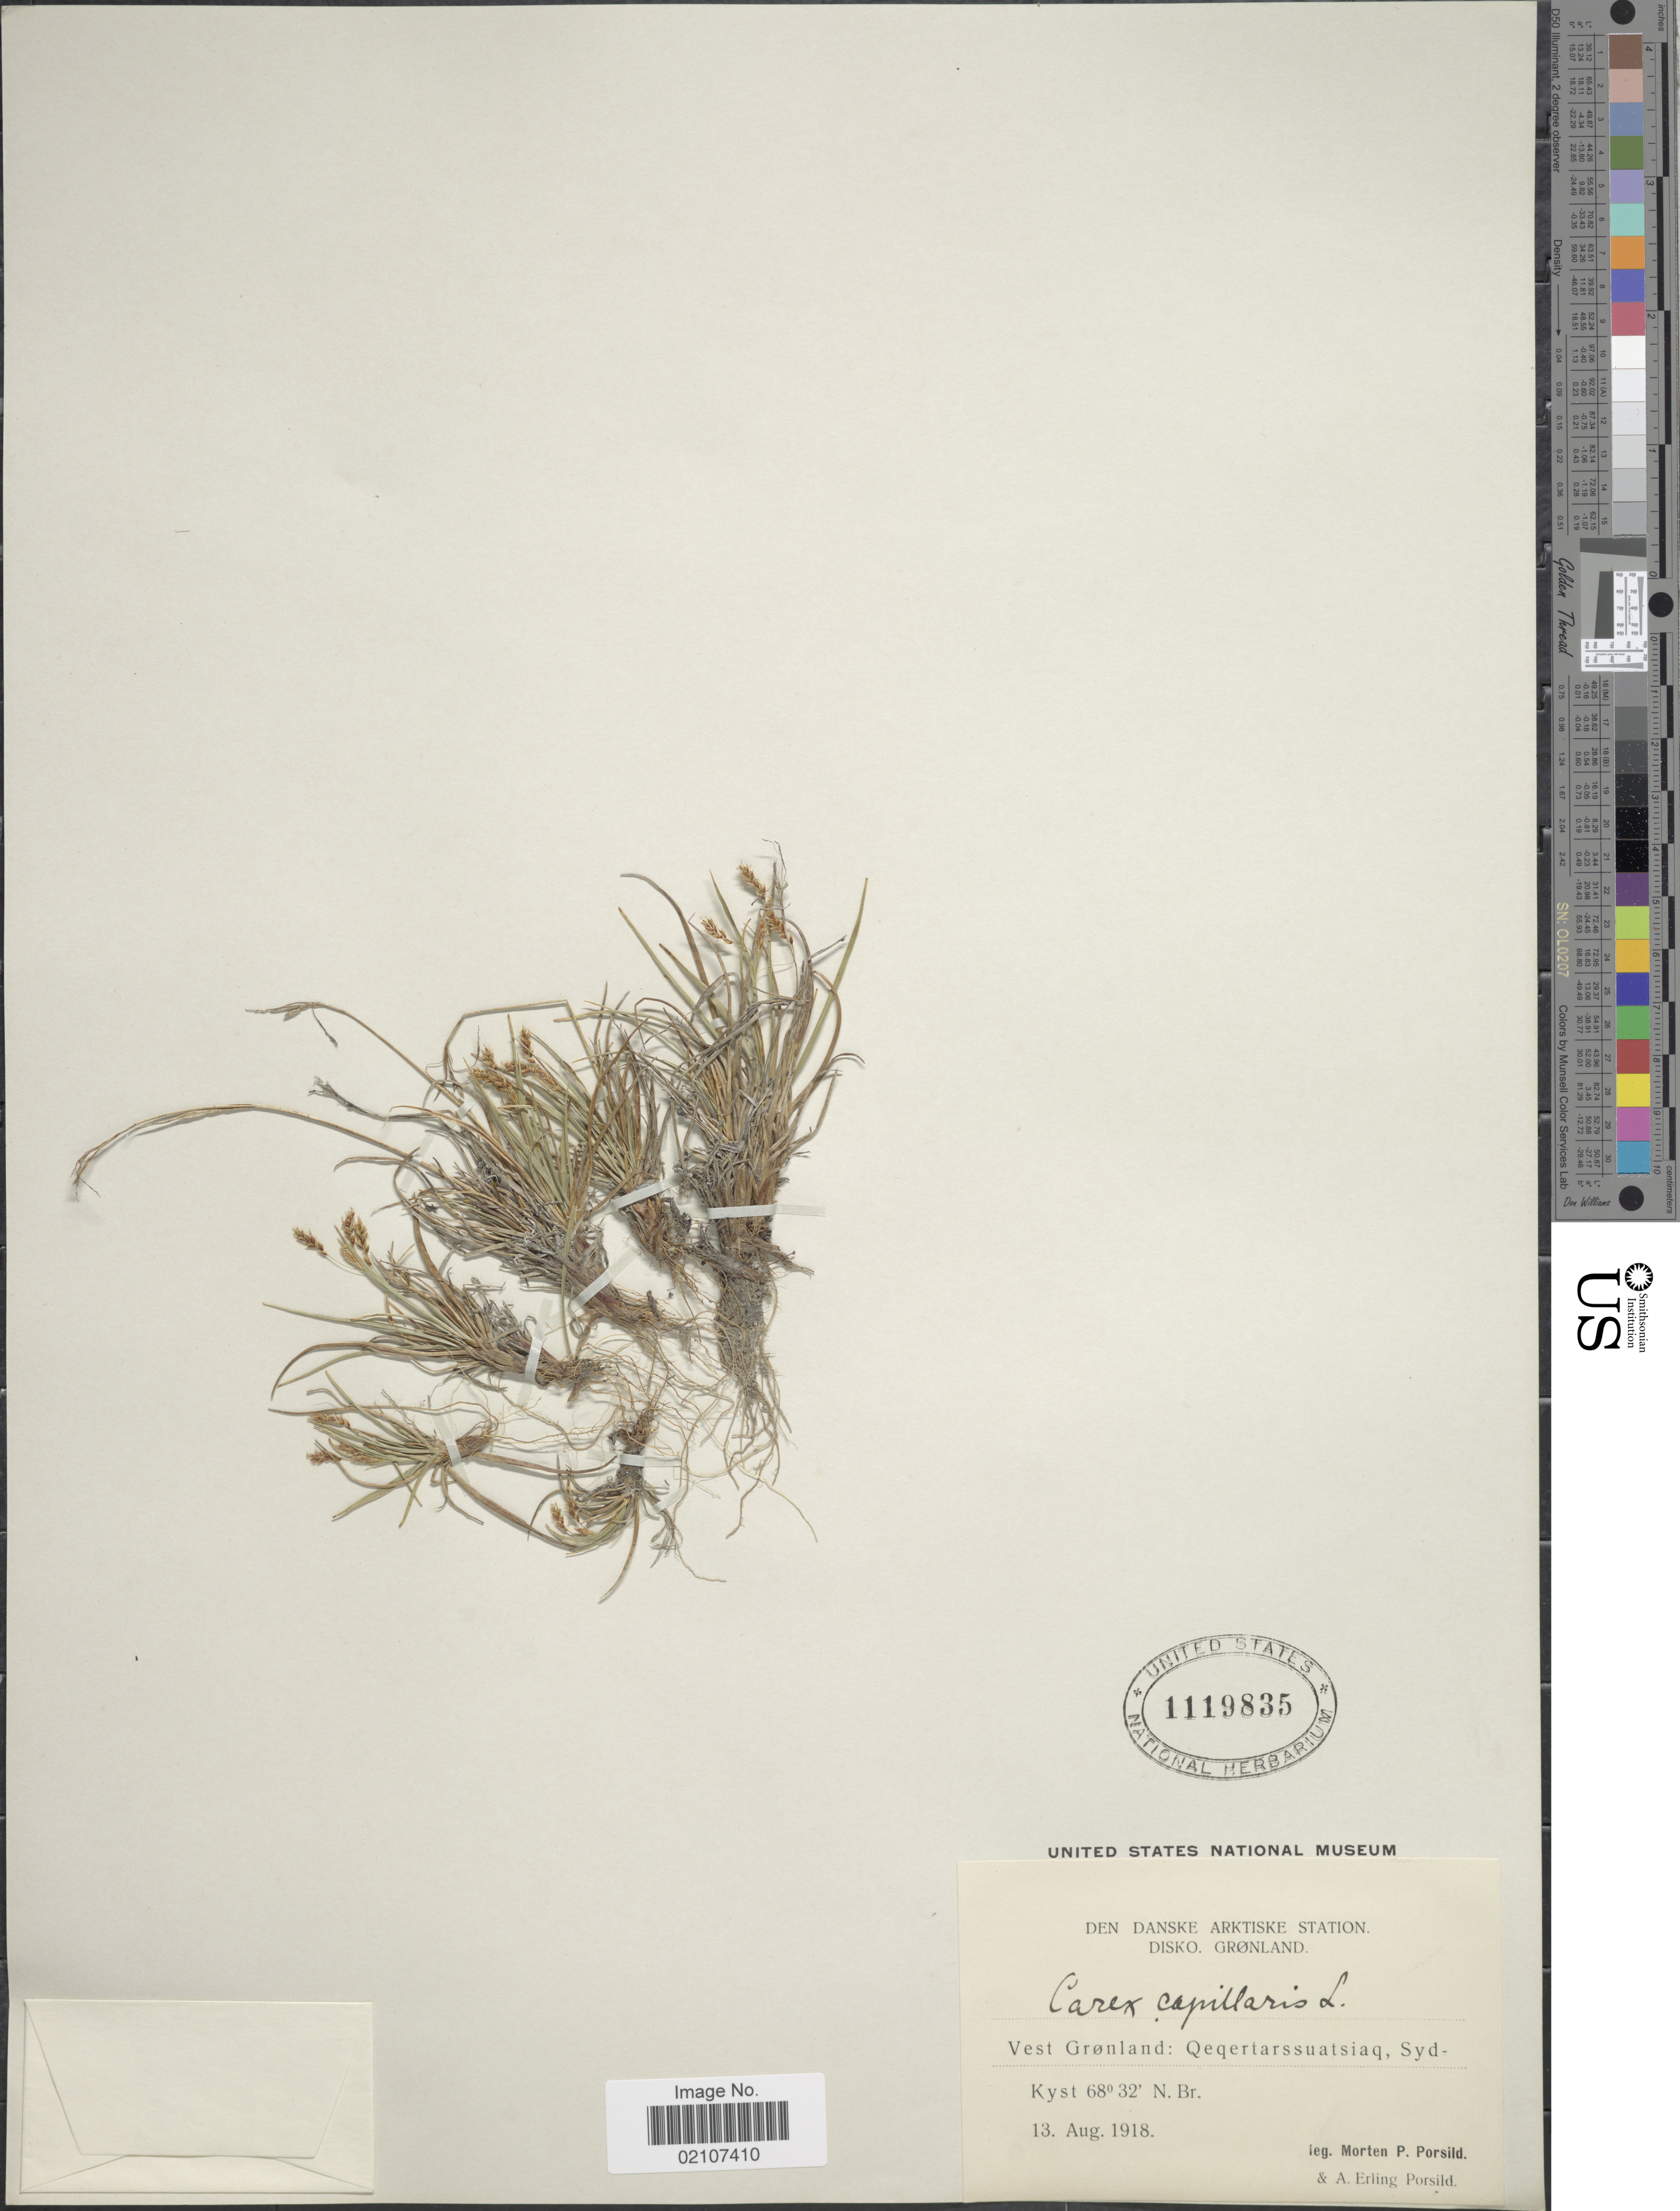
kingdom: Plantae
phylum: Tracheophyta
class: Liliopsida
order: Poales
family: Cyperaceae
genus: Carex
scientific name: Carex capillaris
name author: L.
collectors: M. P. Porsild & A. E. Porsild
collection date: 1918-08-13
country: Greenland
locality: Den Danske Arktiske Station, Disko, Vest Grønland: Qeqertarssuatsiaq, Syd-Kyst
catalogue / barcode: US 1119835